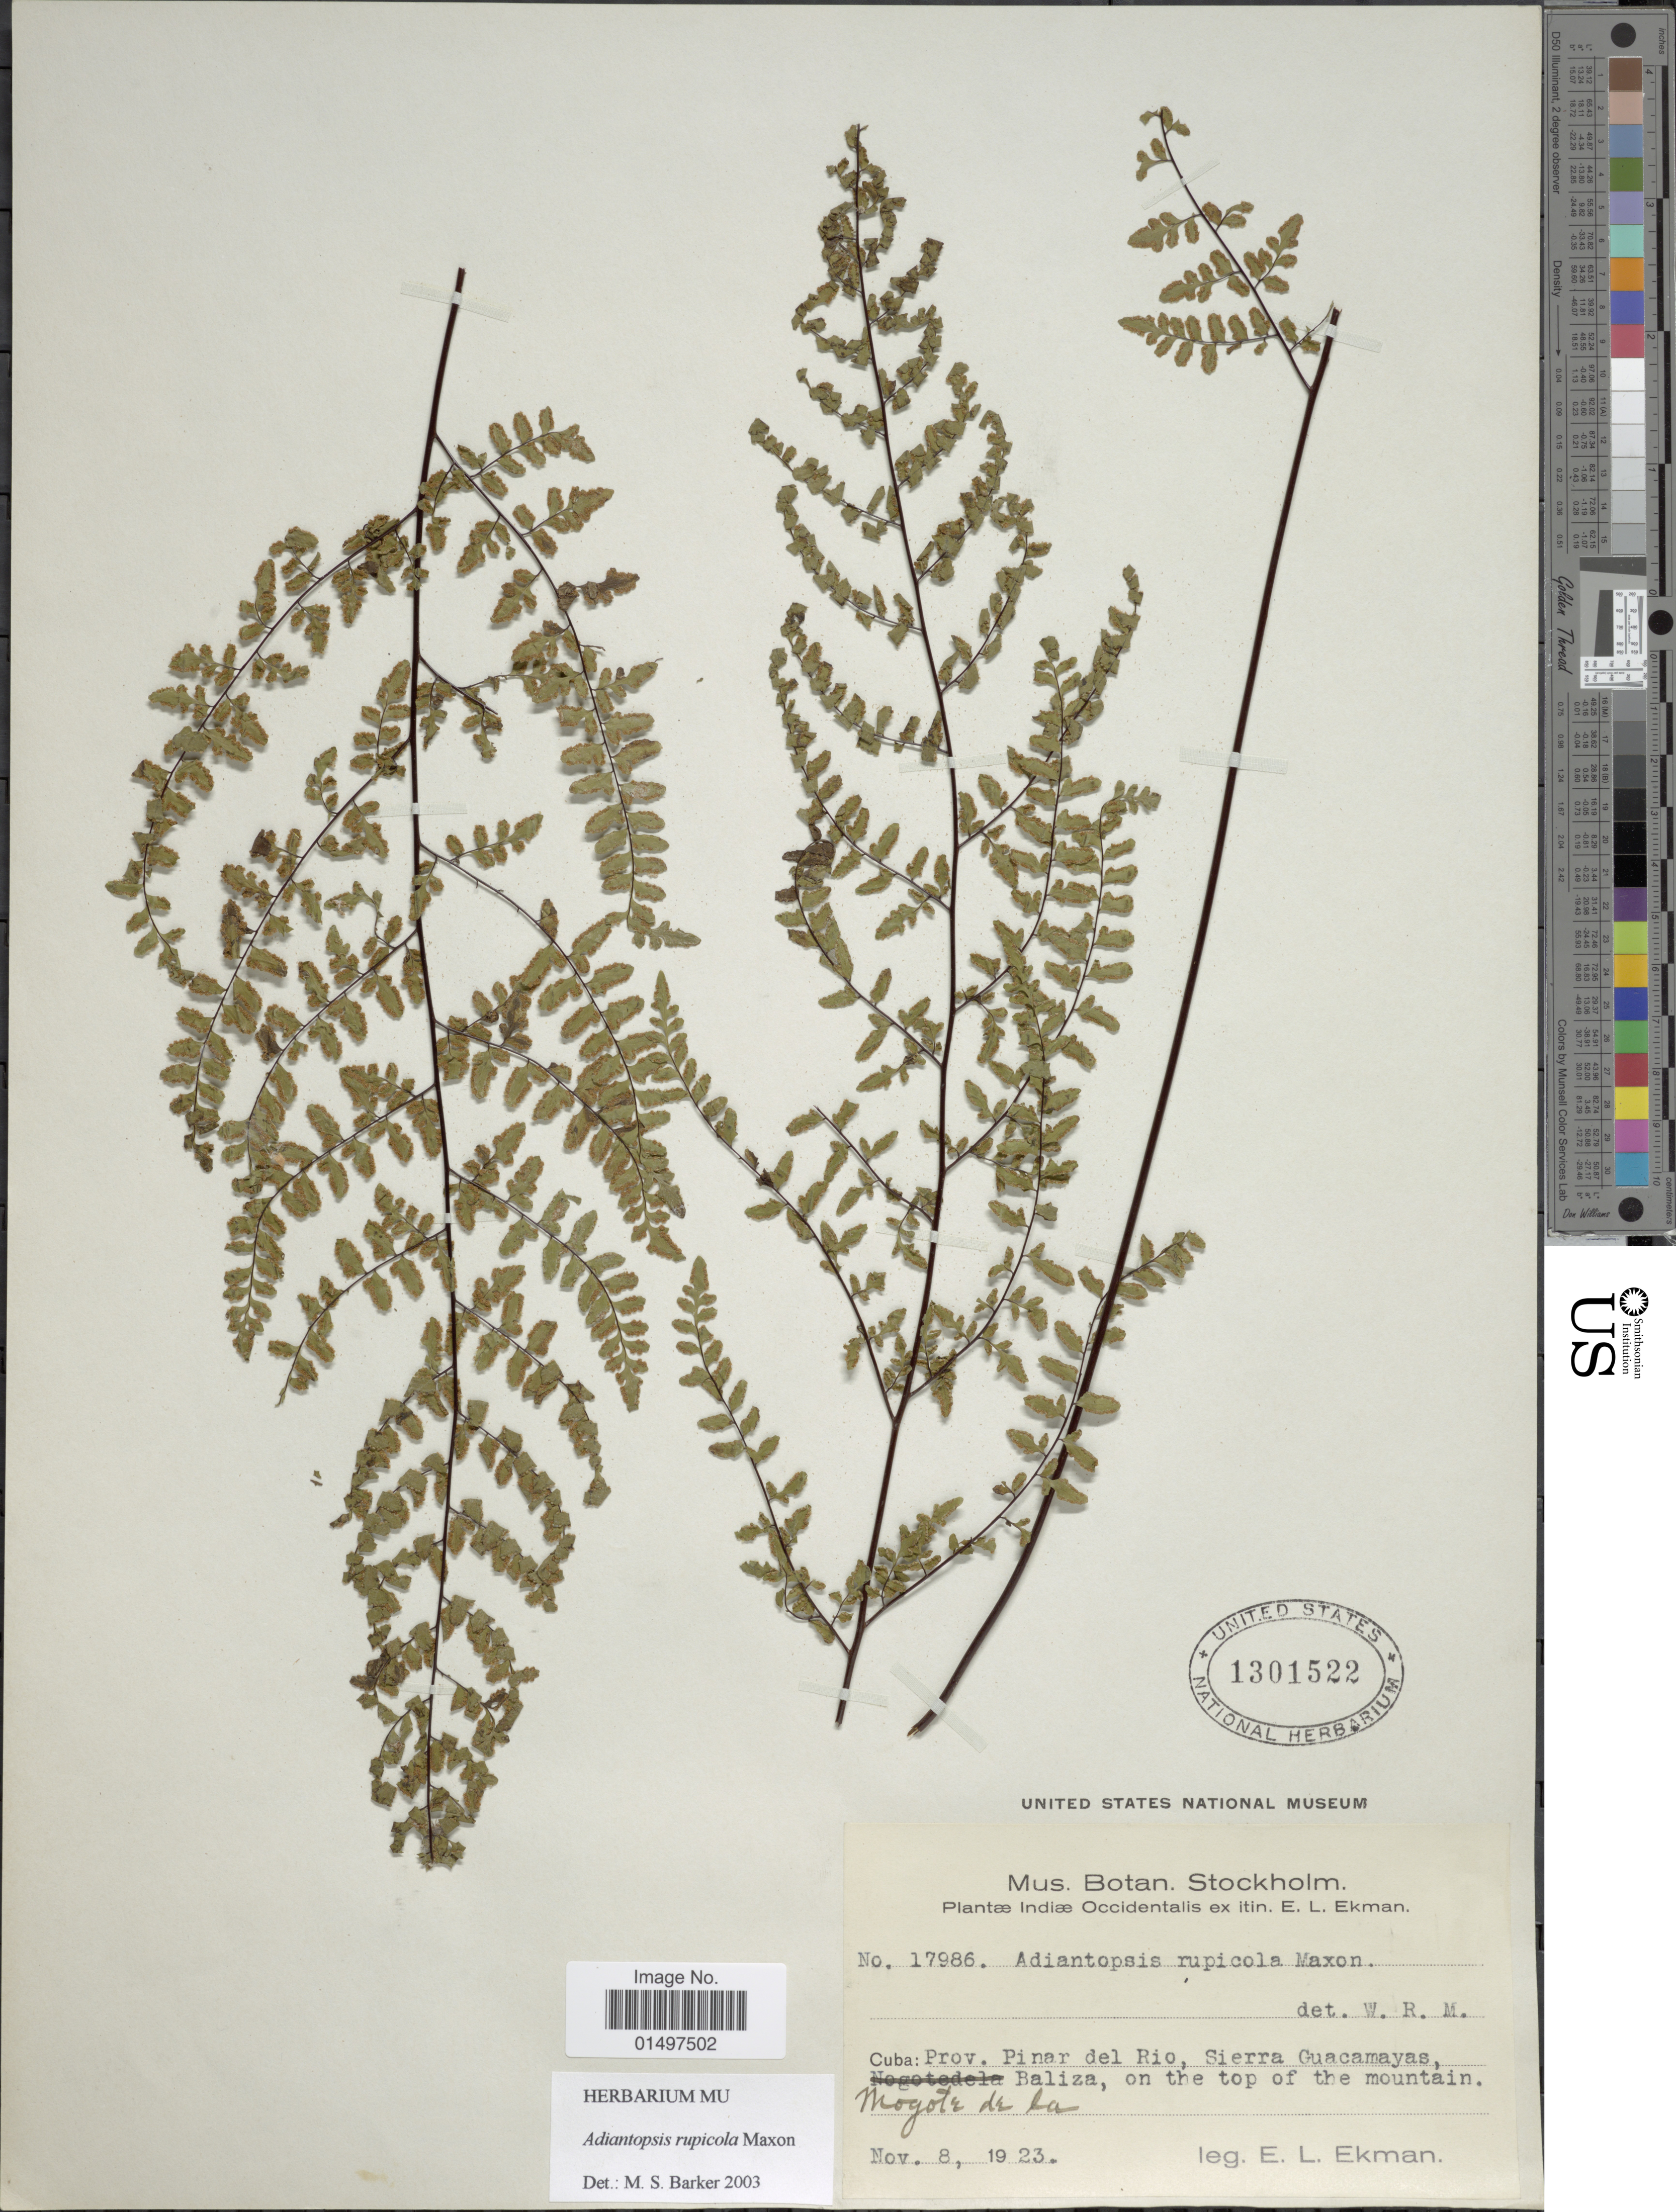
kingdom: Plantae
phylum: Tracheophyta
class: Polypodiopsida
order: Polypodiales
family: Pteridaceae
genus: Adiantopsis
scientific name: Adiantopsis rupicola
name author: Maxon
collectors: E. L. Ekman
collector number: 17986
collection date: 1923-11-18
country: Cuba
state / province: Pinar del Río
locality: Prov. Pinar del Rio, Sierra Guacamayas, Mogote de la Baliza, on the top of the mountain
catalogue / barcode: US 1301522